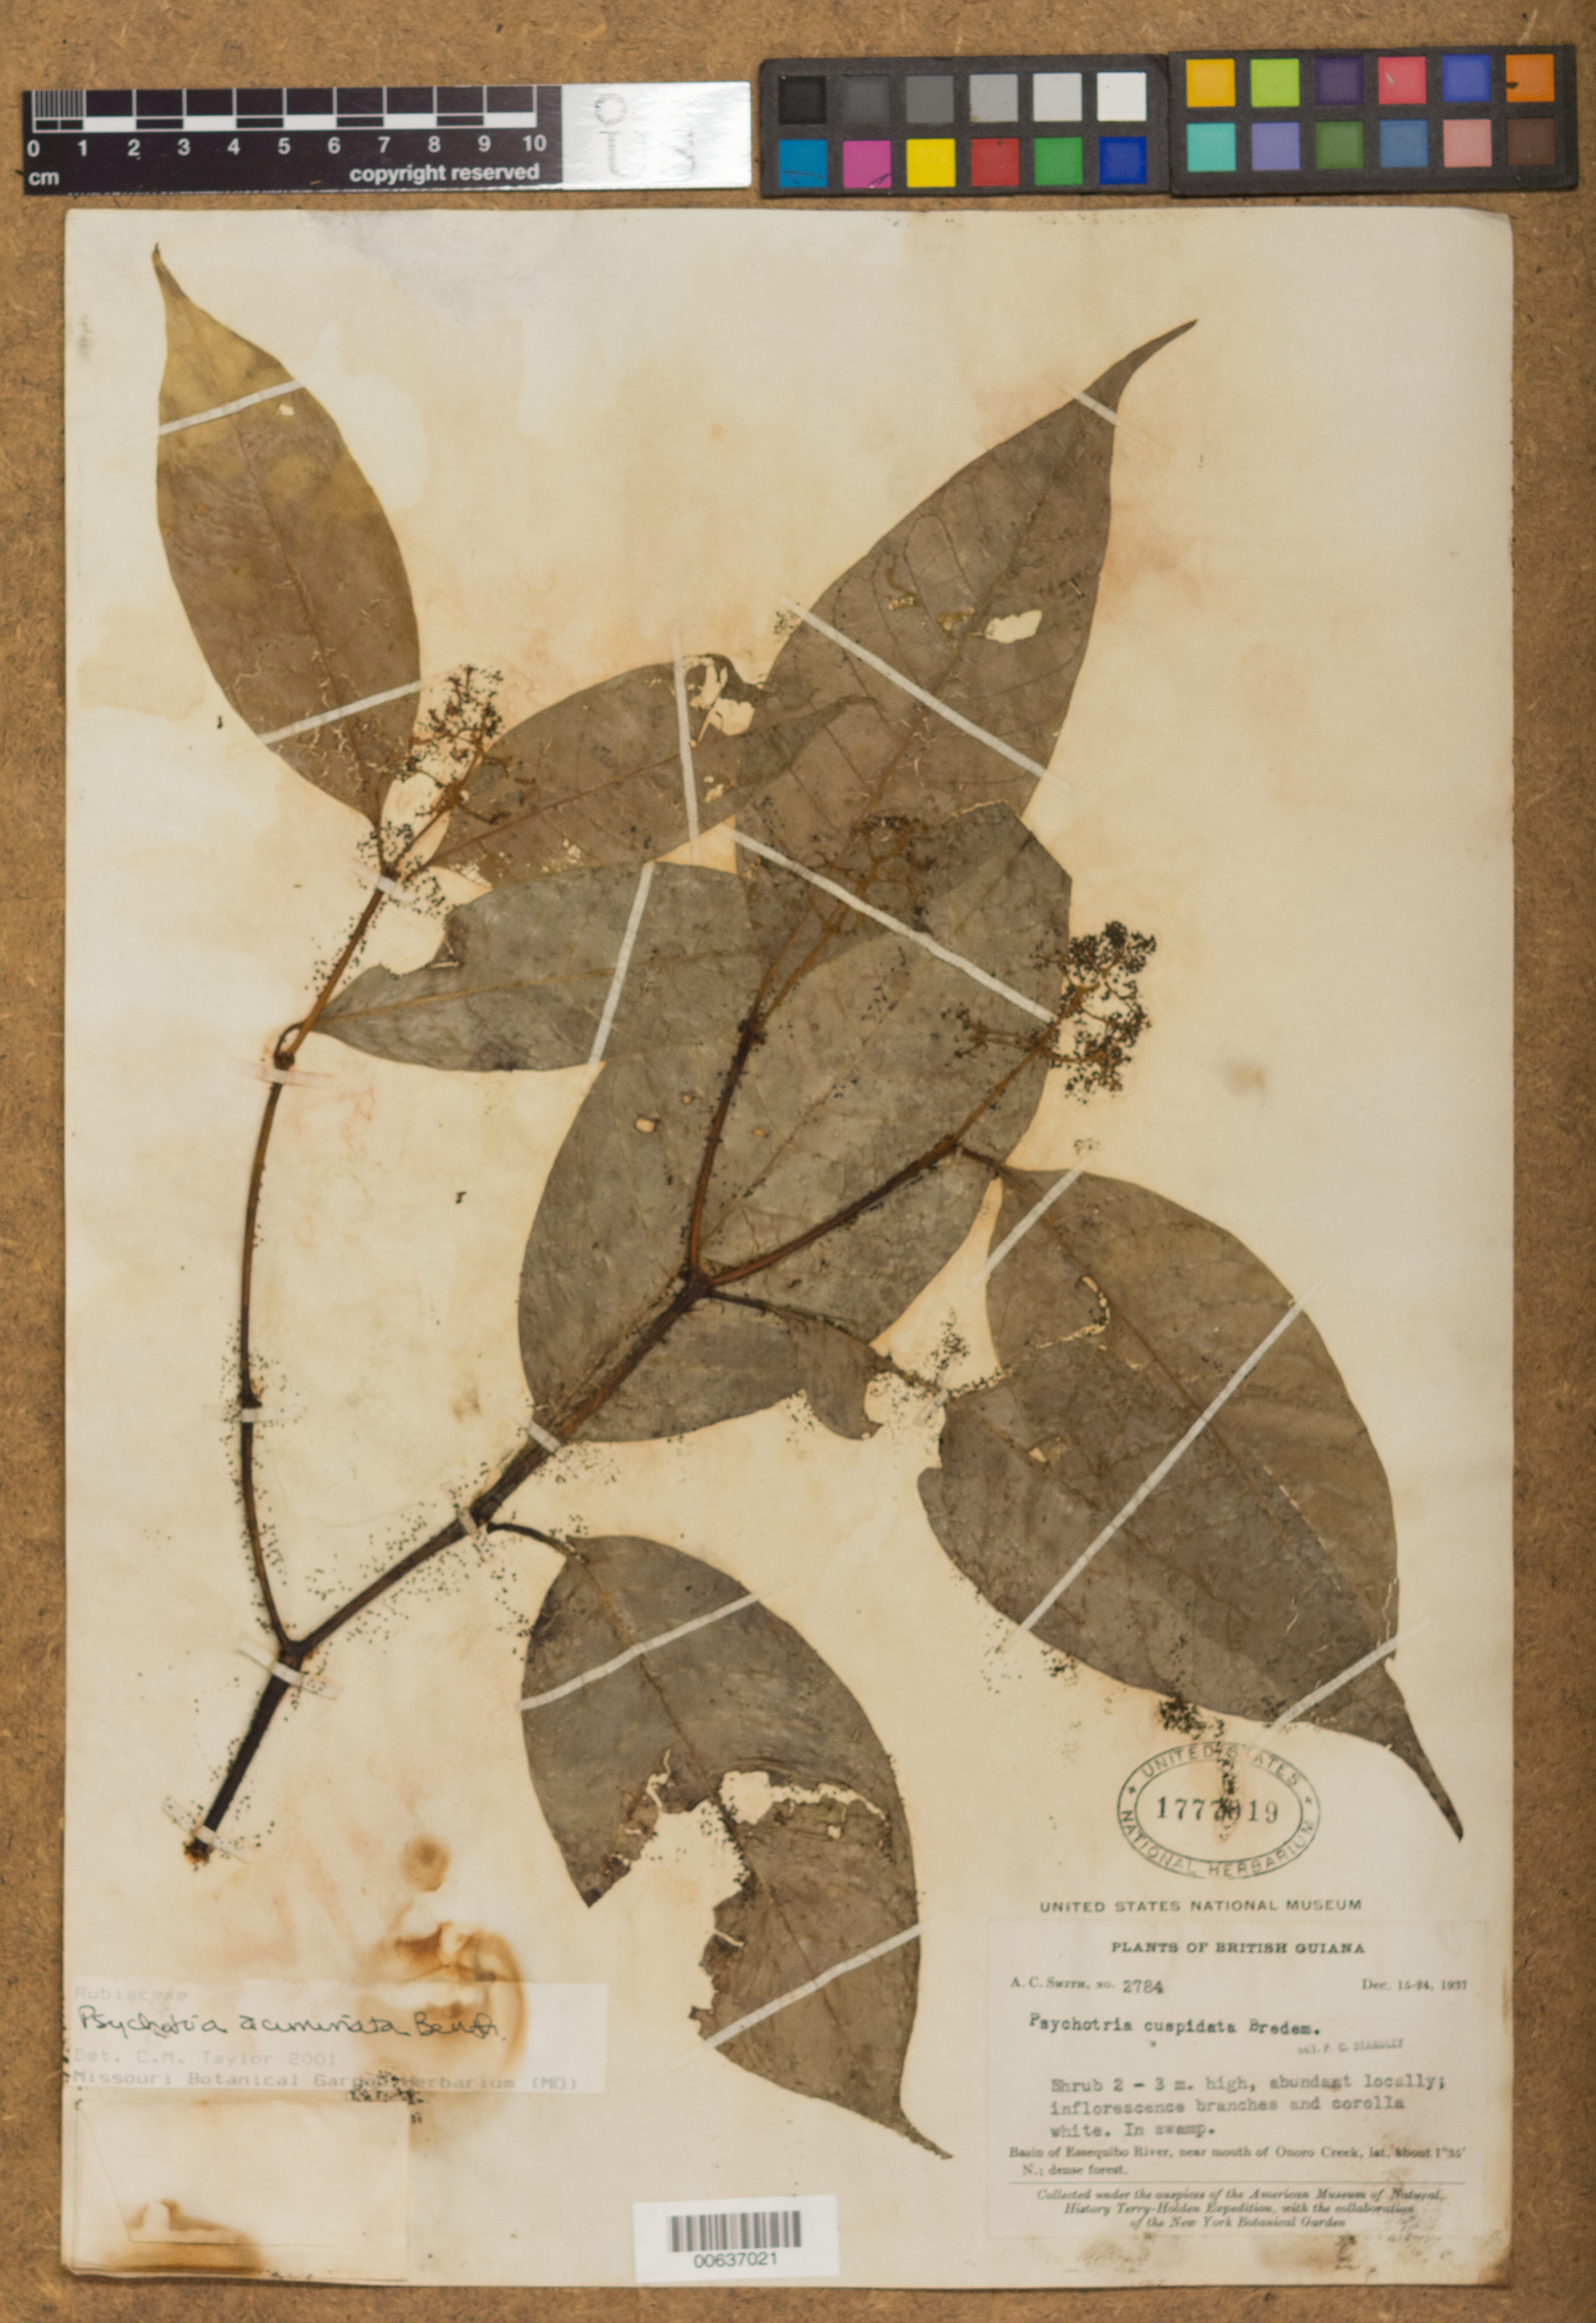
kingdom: Plantae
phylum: Tracheophyta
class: Magnoliopsida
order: Gentianales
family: Rubiaceae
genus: Psychotria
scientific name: Psychotria acuminata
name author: Benth.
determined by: Taylor, Charlotte M.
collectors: A. C. Smith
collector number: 2784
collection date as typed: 15-Dec-37 to 24-Dec-37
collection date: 1937-12-15/1937-12-24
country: Guyana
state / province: U. Takutu-U. Essequibo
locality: Onoro Creek (near mouth), Essequibo River basin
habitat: Dense forest, swamp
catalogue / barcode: US 1777019